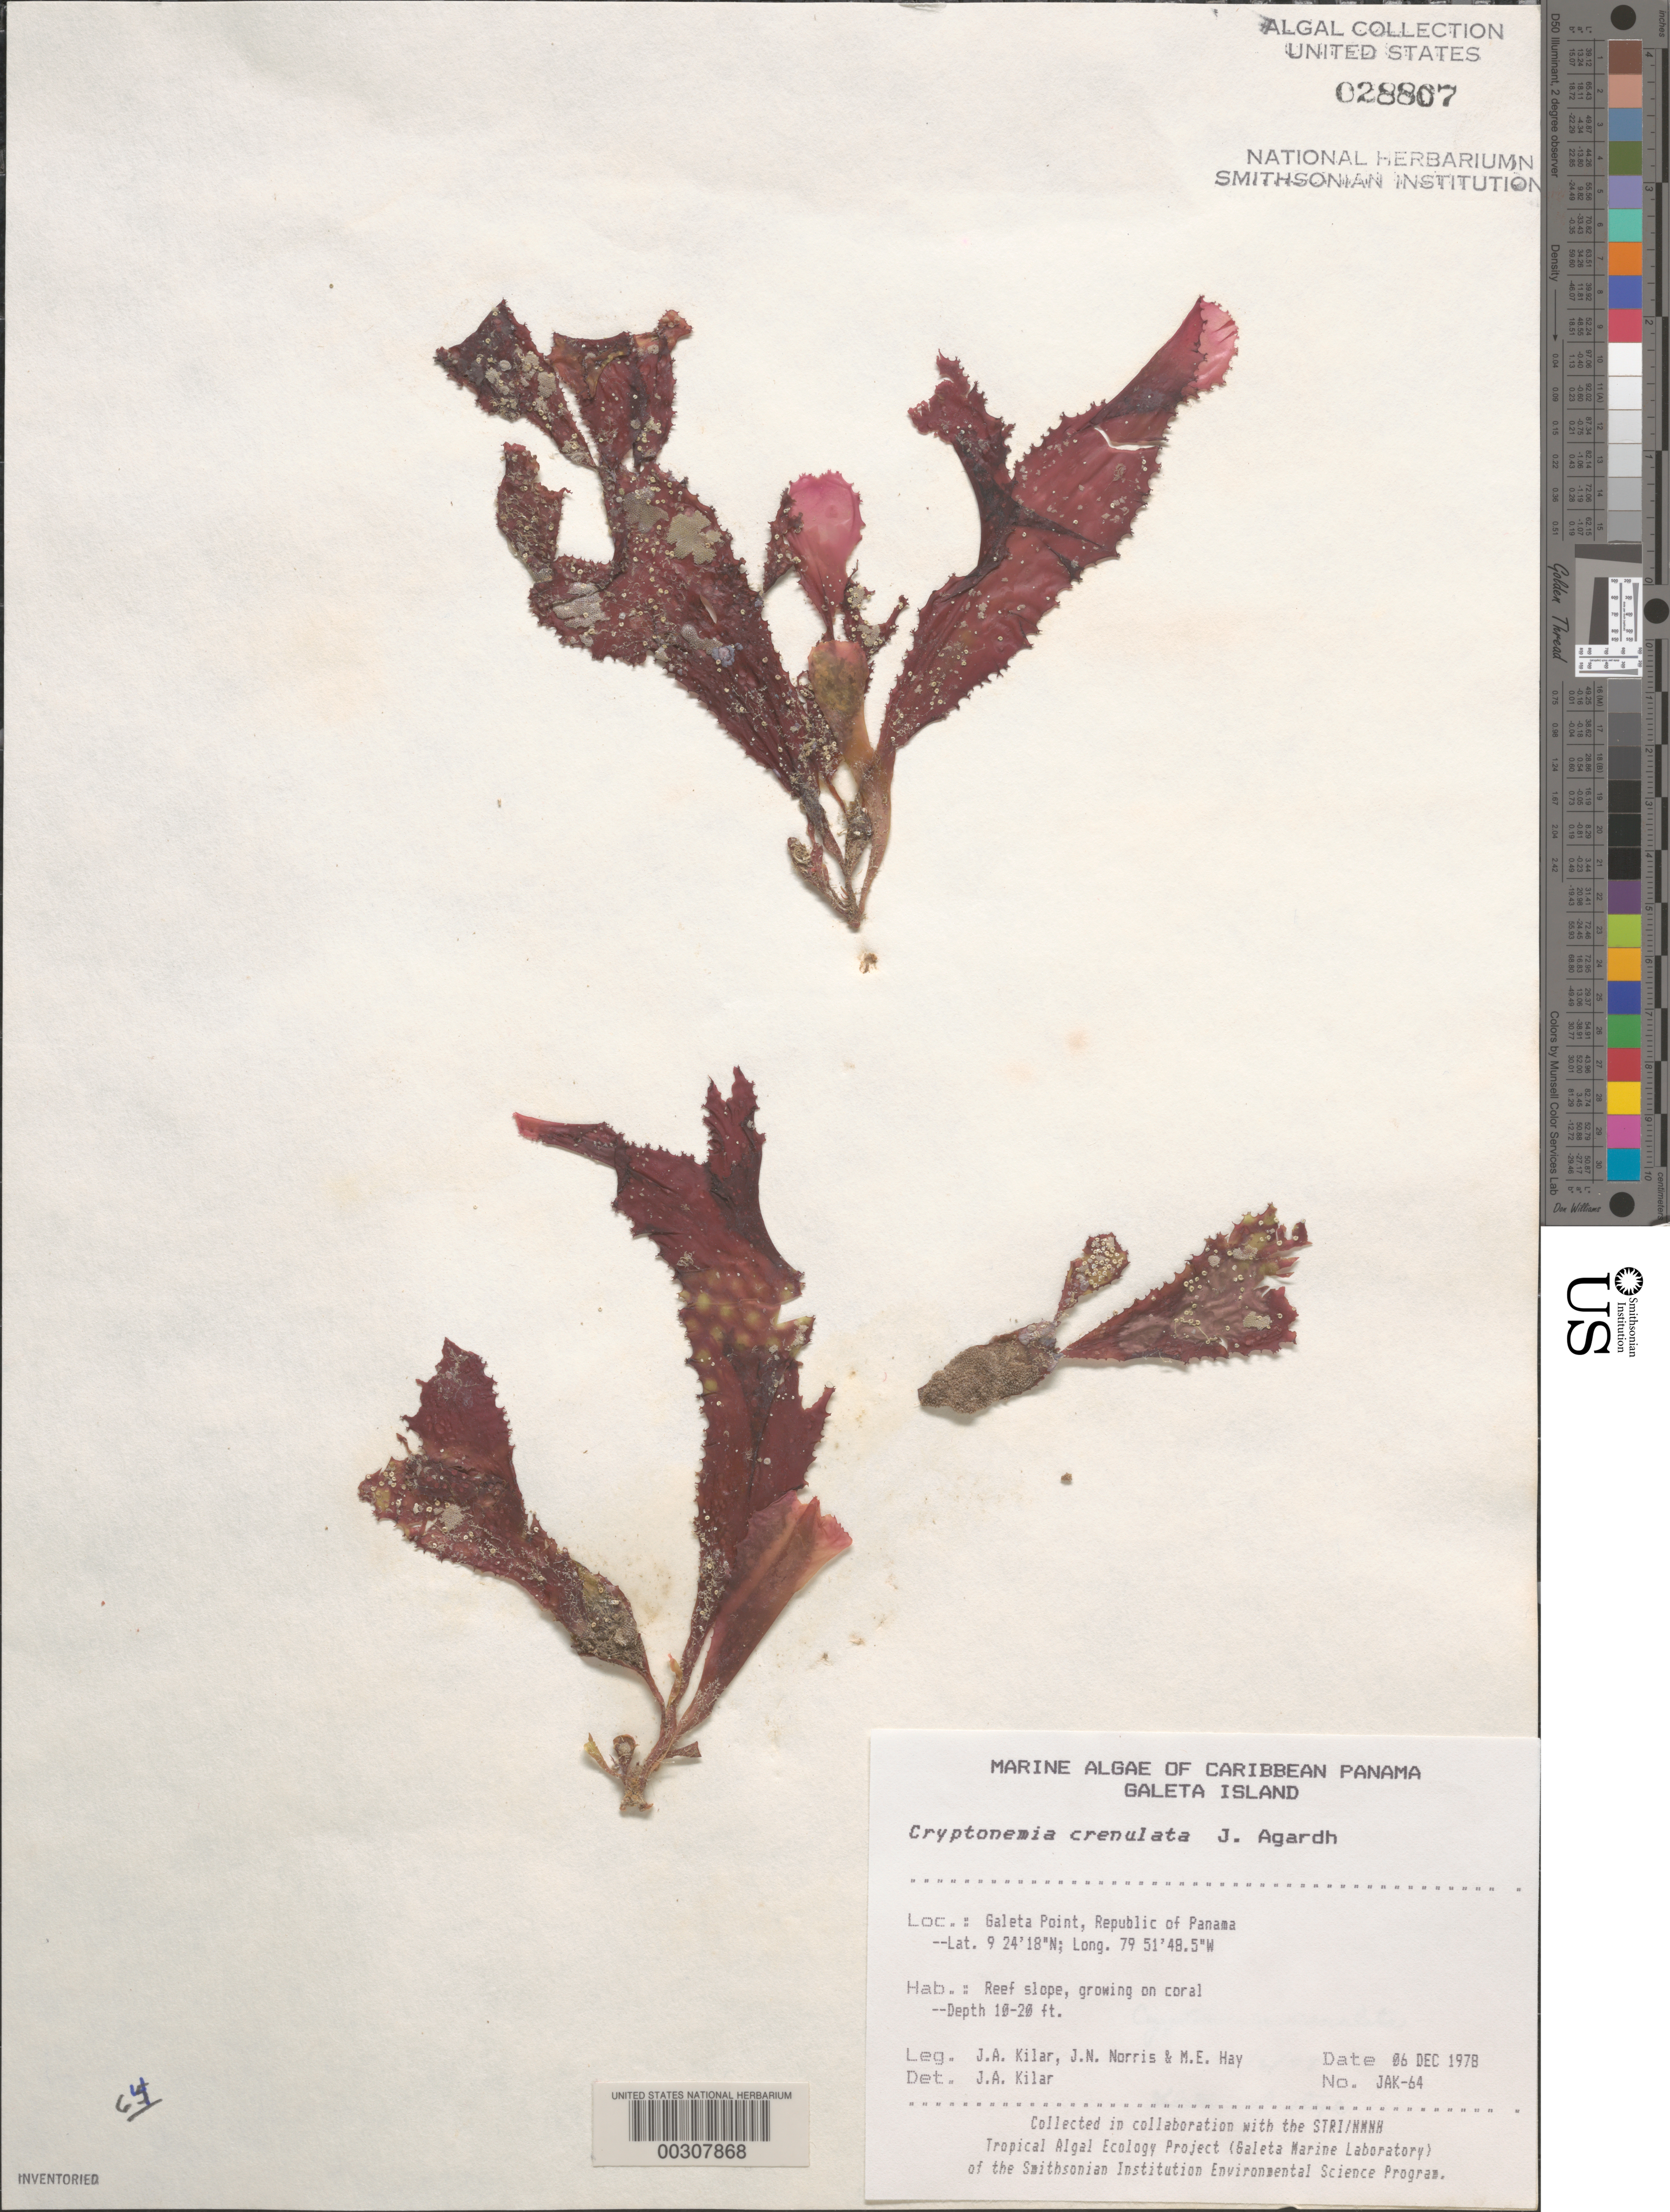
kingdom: Plantae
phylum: Rhodophyta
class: Florideophyceae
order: Halymeniales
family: Halymeniaceae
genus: Cryptonemia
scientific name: Cryptonemia crenulata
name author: (J. Agardh) J. Agardh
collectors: J. Kilar, J. N. Norris & M. E. Hay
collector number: JAK-64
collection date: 1978-12-06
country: Panama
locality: Caribbean Panama. Galeta Island. Galeta Point, Republic of Panama.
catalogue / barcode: US 28807